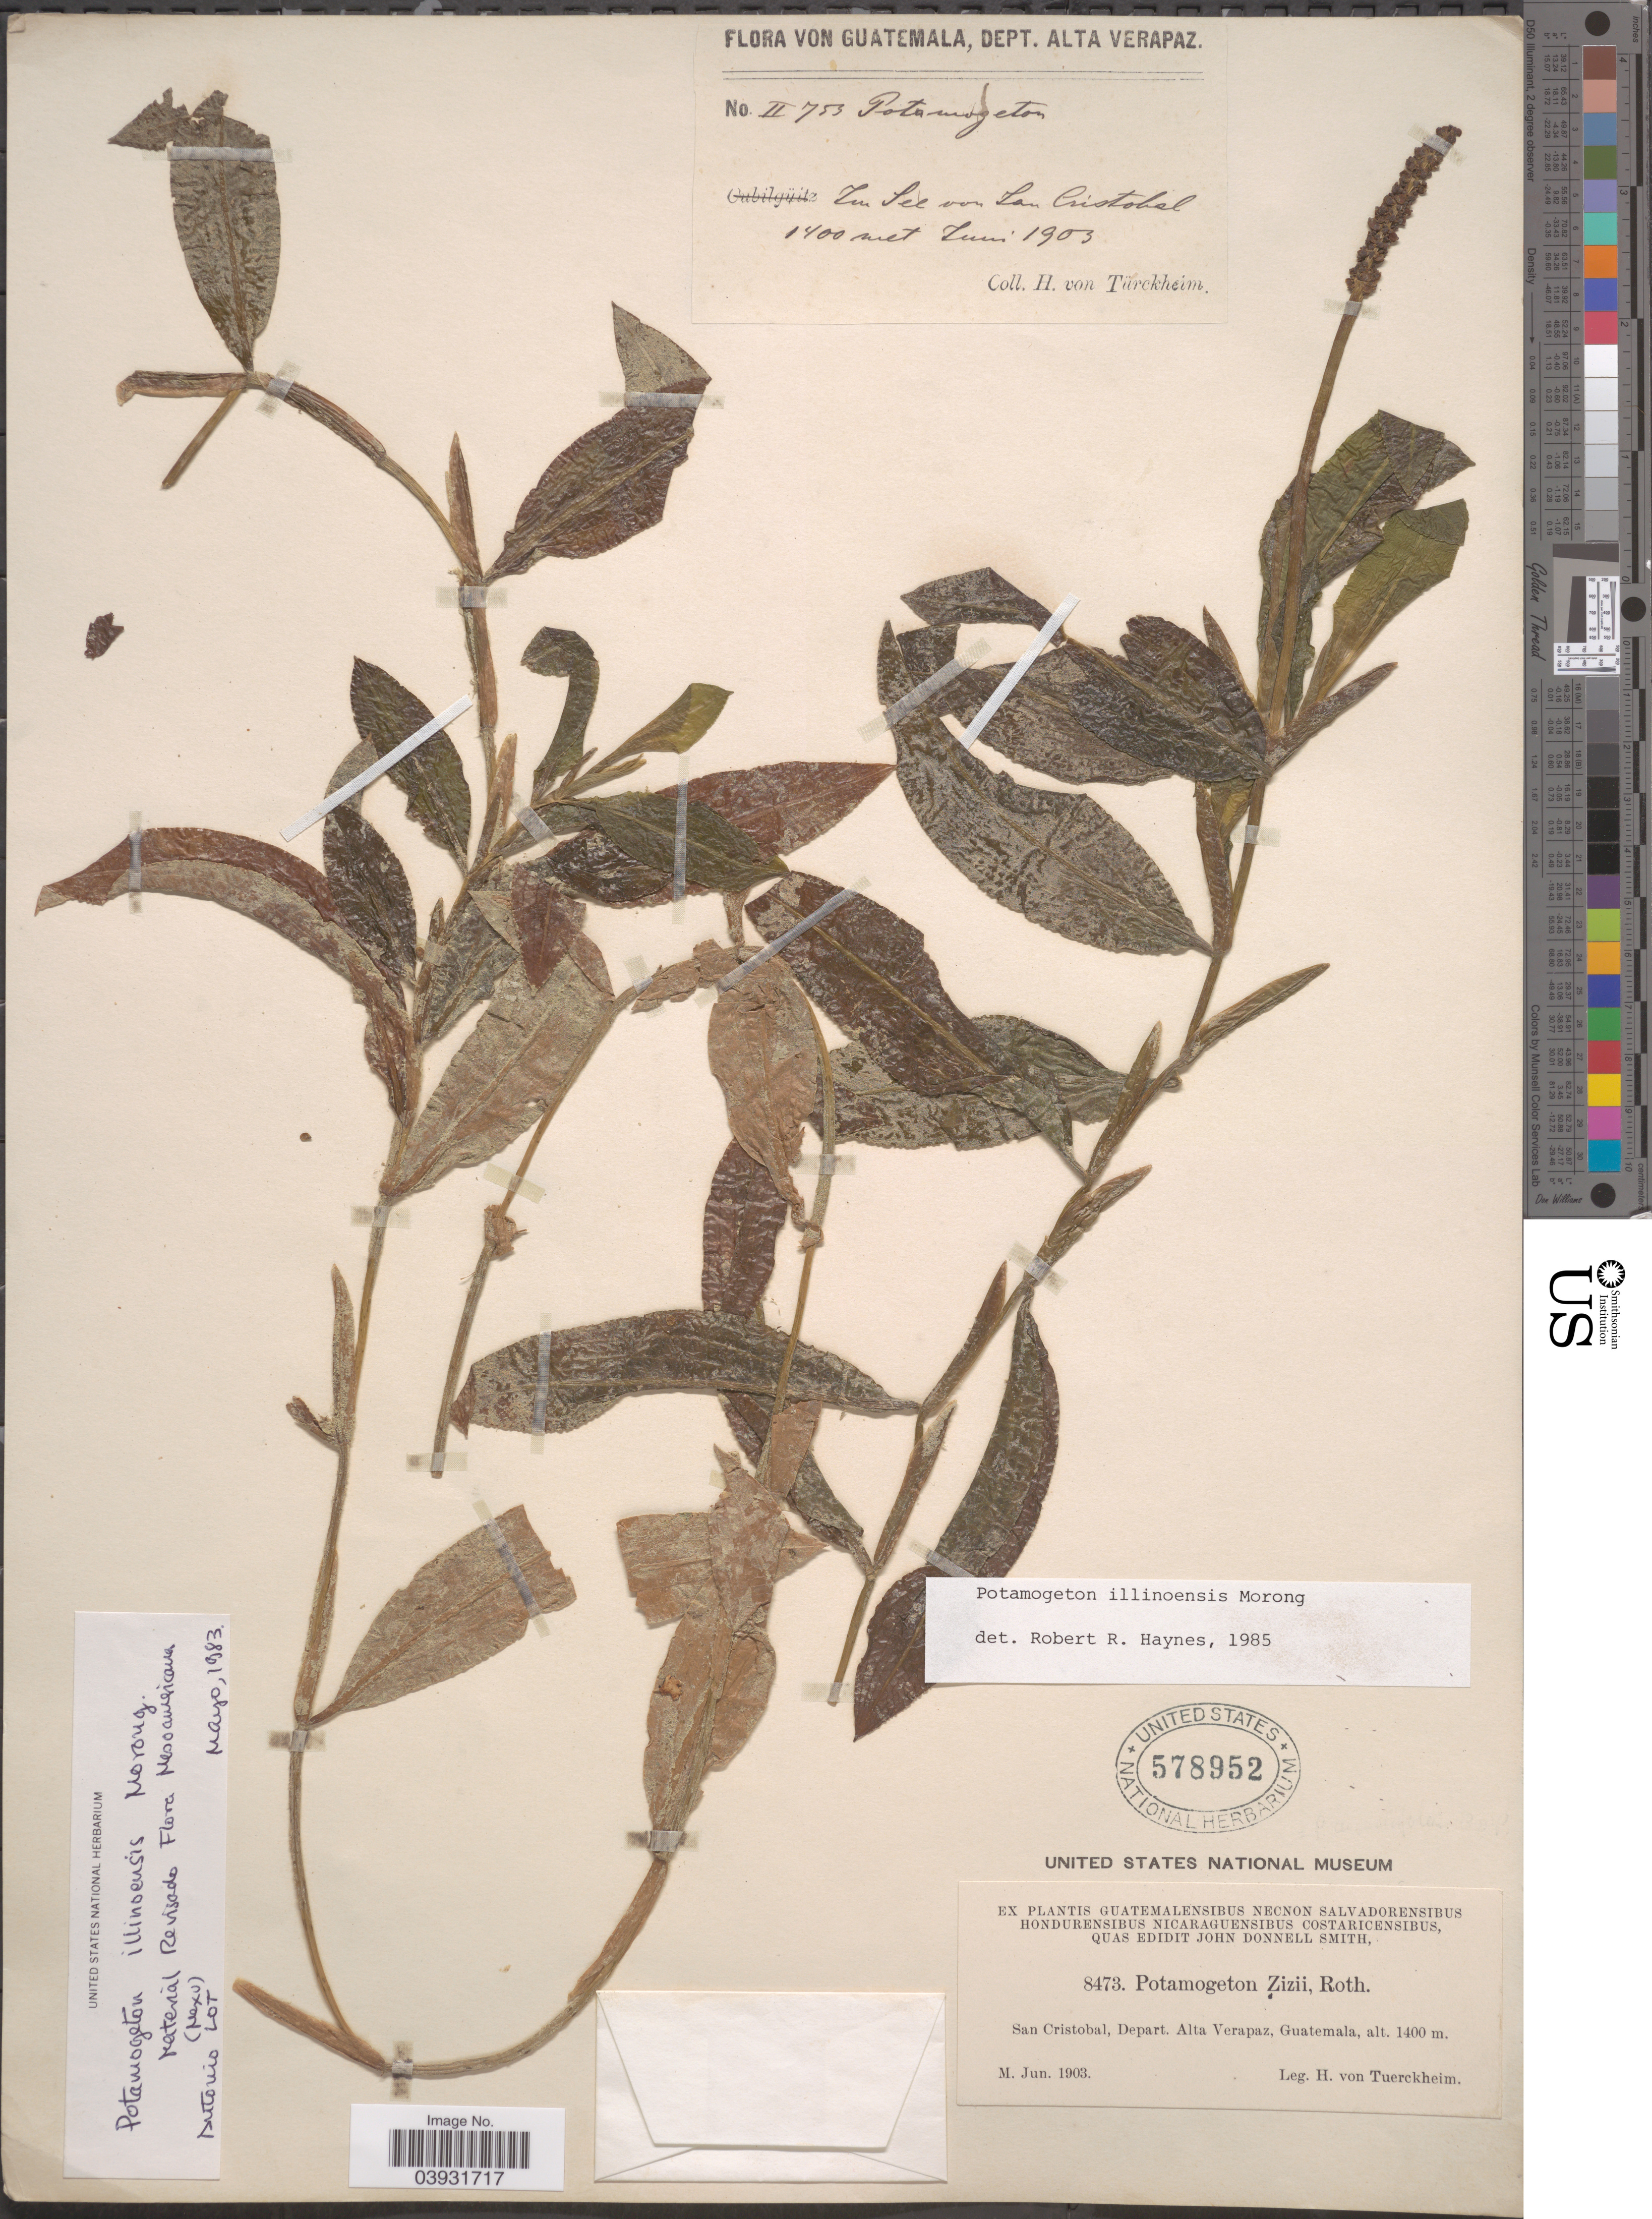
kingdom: Plantae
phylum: Tracheophyta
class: Liliopsida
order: Alismatales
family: Potamogetonaceae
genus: Potamogeton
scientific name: Potamogeton illinoensis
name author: Morong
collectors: H. von Türckheim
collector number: II753/8473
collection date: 1903-06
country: Guatemala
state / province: Alta Verapaz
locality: Im See von San Cristobal, Depart. Alta Verapaz.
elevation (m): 1400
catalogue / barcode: US 578952